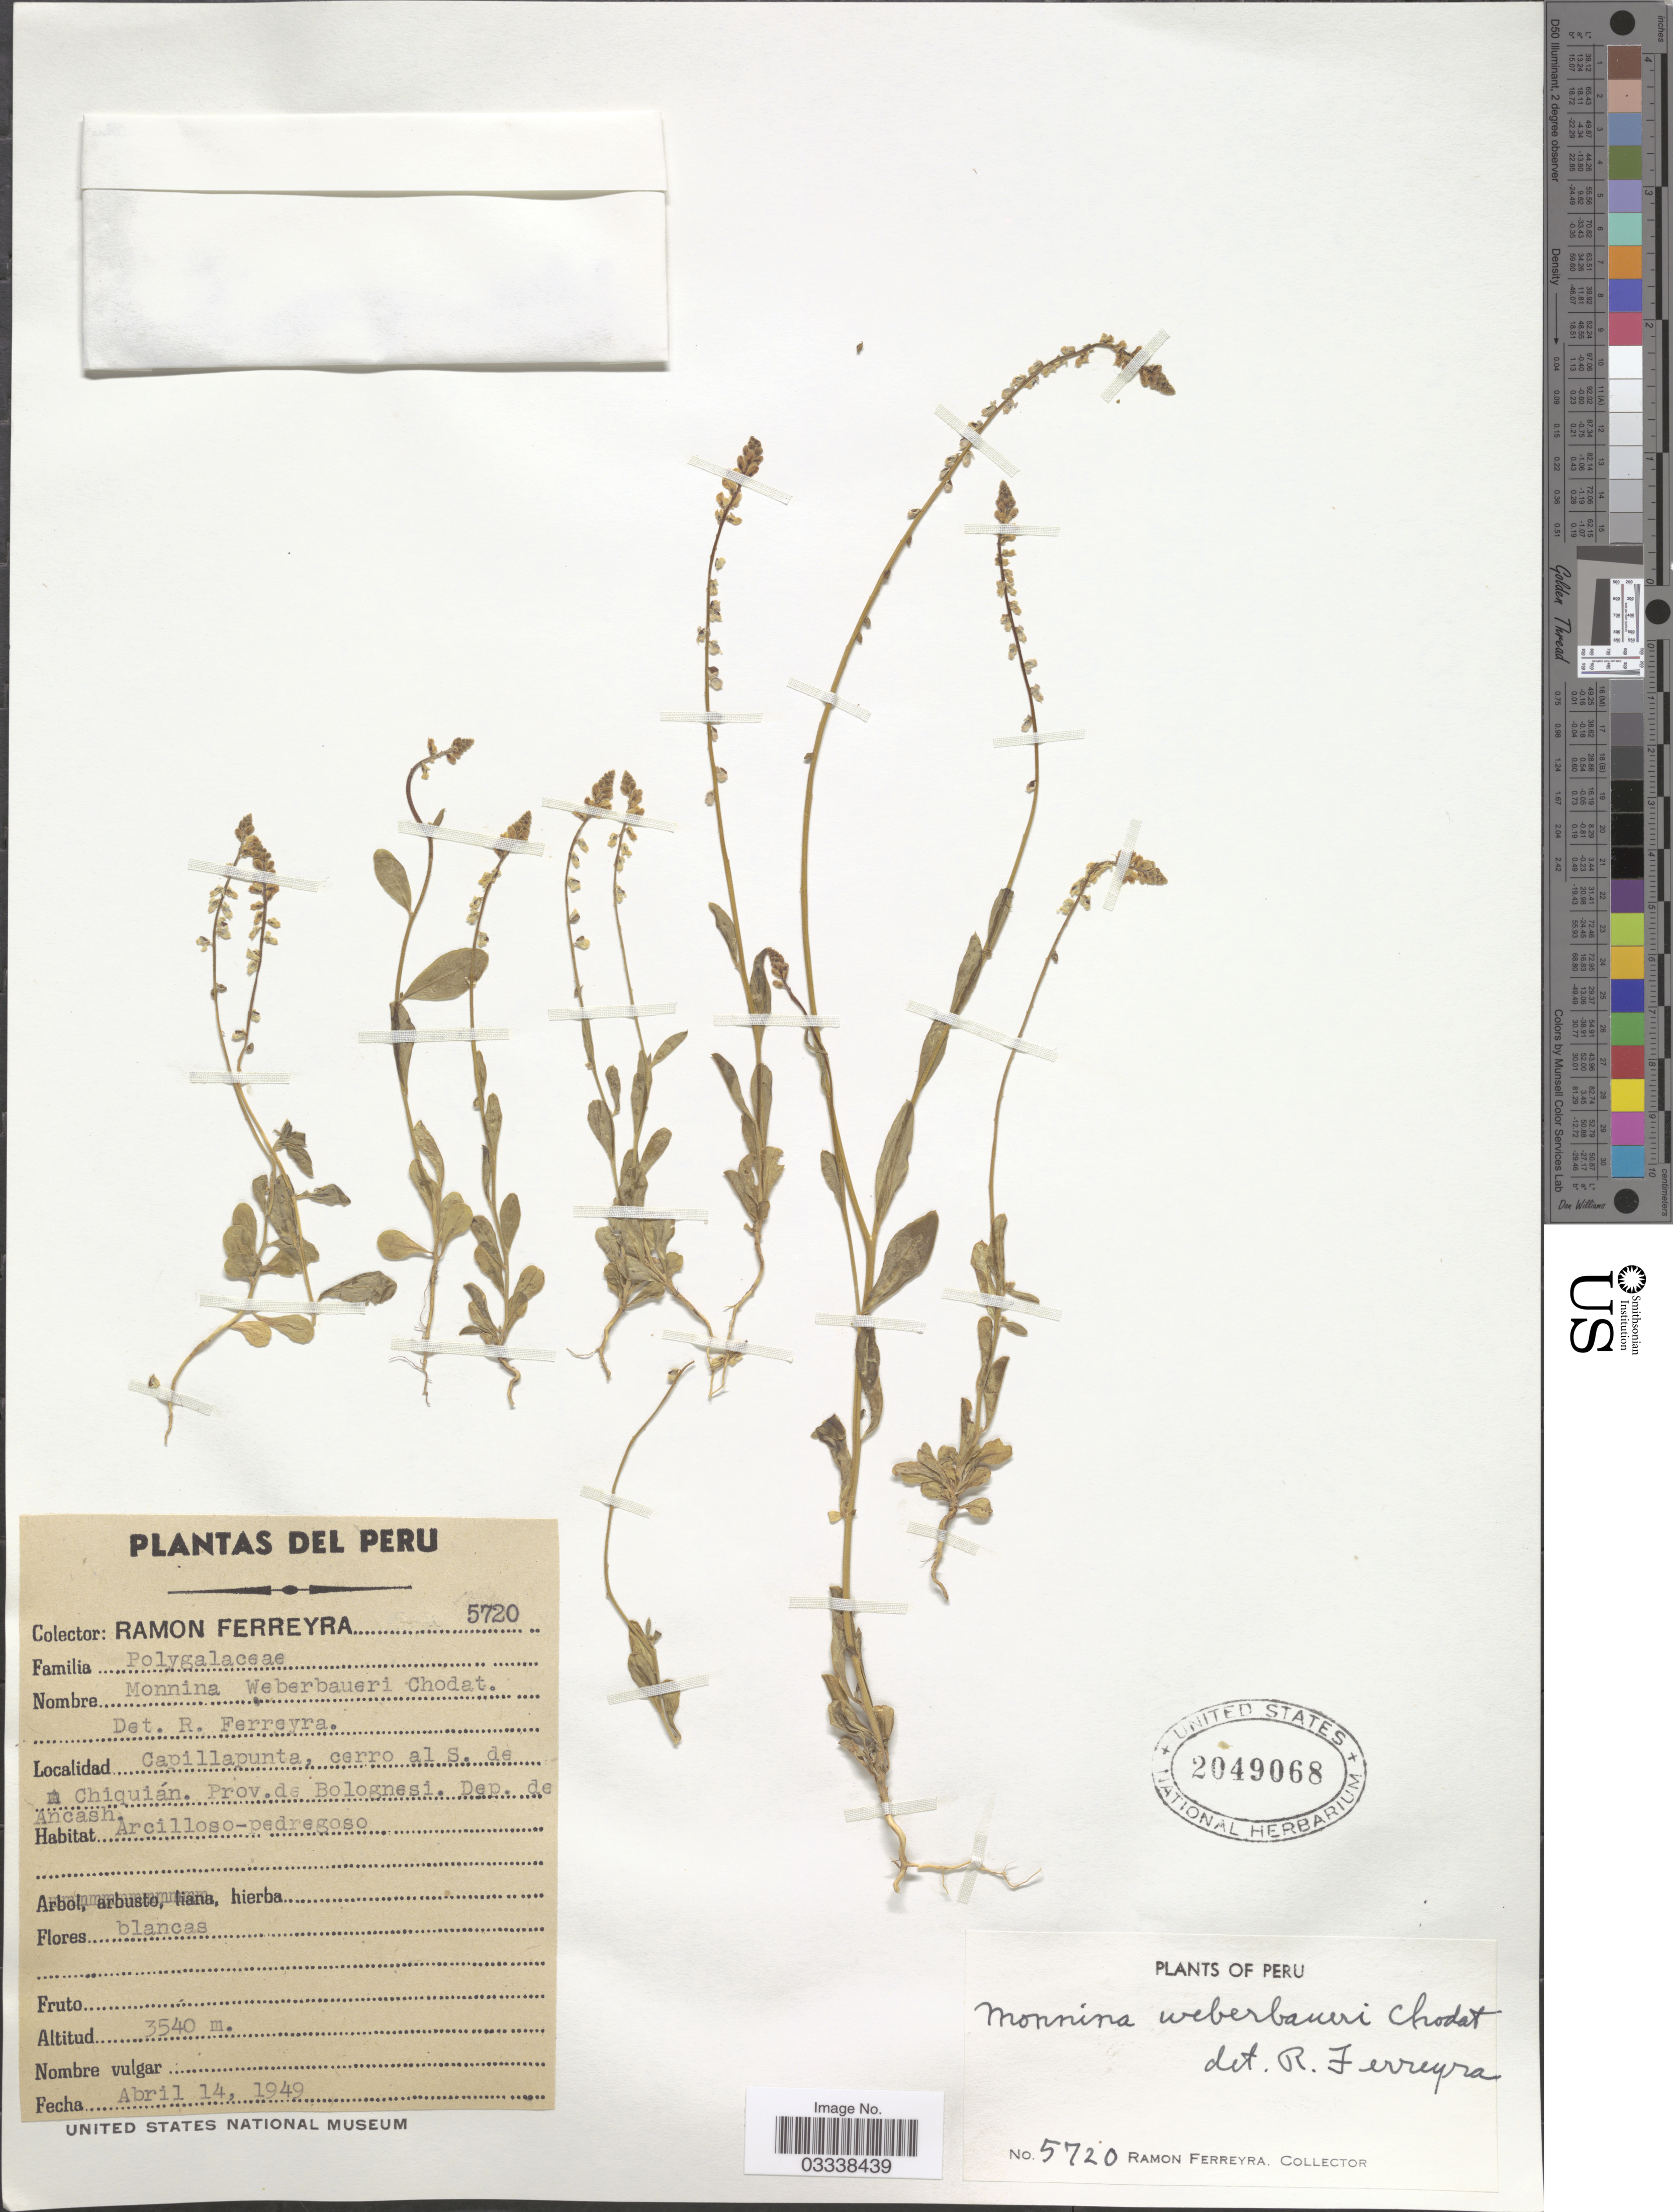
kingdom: Plantae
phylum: Tracheophyta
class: Magnoliopsida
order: Fabales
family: Polygalaceae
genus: Monnina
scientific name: Monnina weberbaueri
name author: Chodat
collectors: R. A. Ferreyra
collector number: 5720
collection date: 1949-04-14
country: Peru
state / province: Ancash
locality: Capillapunta, cerro al S. de Chiquián. Prov. de Bolognesi. Dep. de Ancash.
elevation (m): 3540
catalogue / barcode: US 2049068